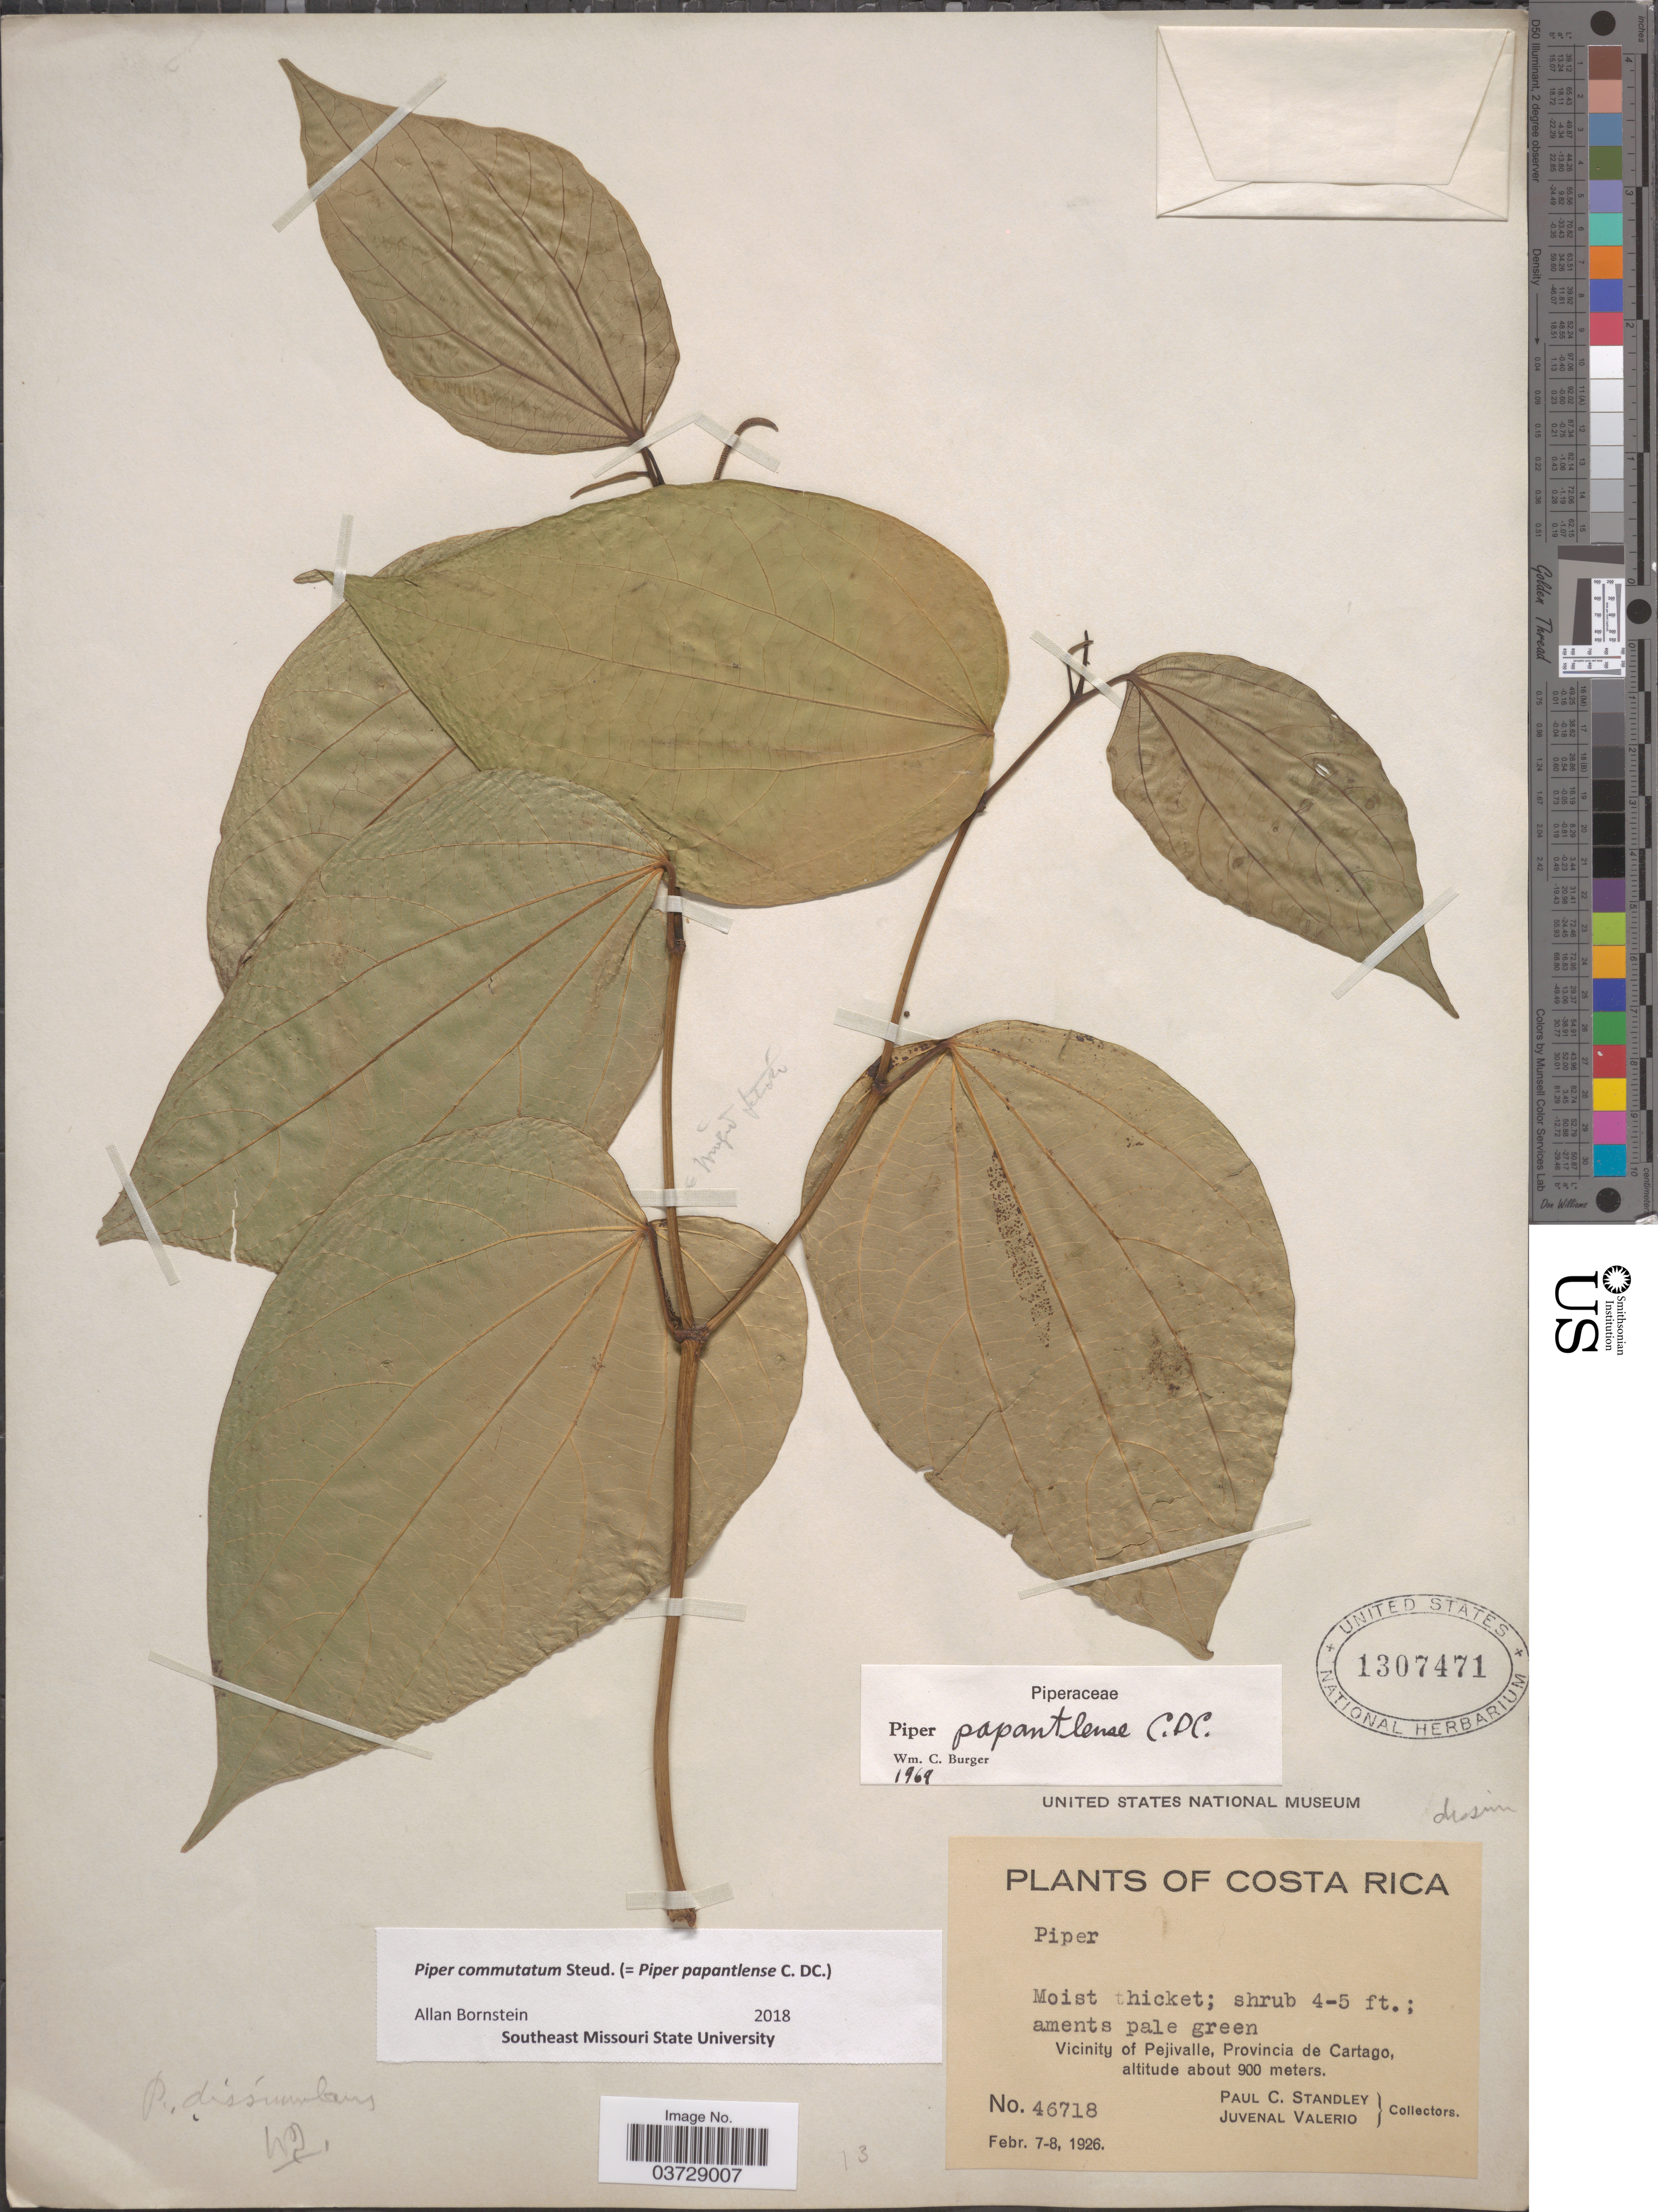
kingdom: Plantae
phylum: Tracheophyta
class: Magnoliopsida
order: Piperales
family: Piperaceae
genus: Piper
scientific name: Piper commutatum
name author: Steud.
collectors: P. C. Standley & J. Valerio R.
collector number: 46718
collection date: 1926-02-07/1926-02-08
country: Costa Rica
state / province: Cartago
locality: Vicinity of Pejivalle.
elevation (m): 900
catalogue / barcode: US 1307471